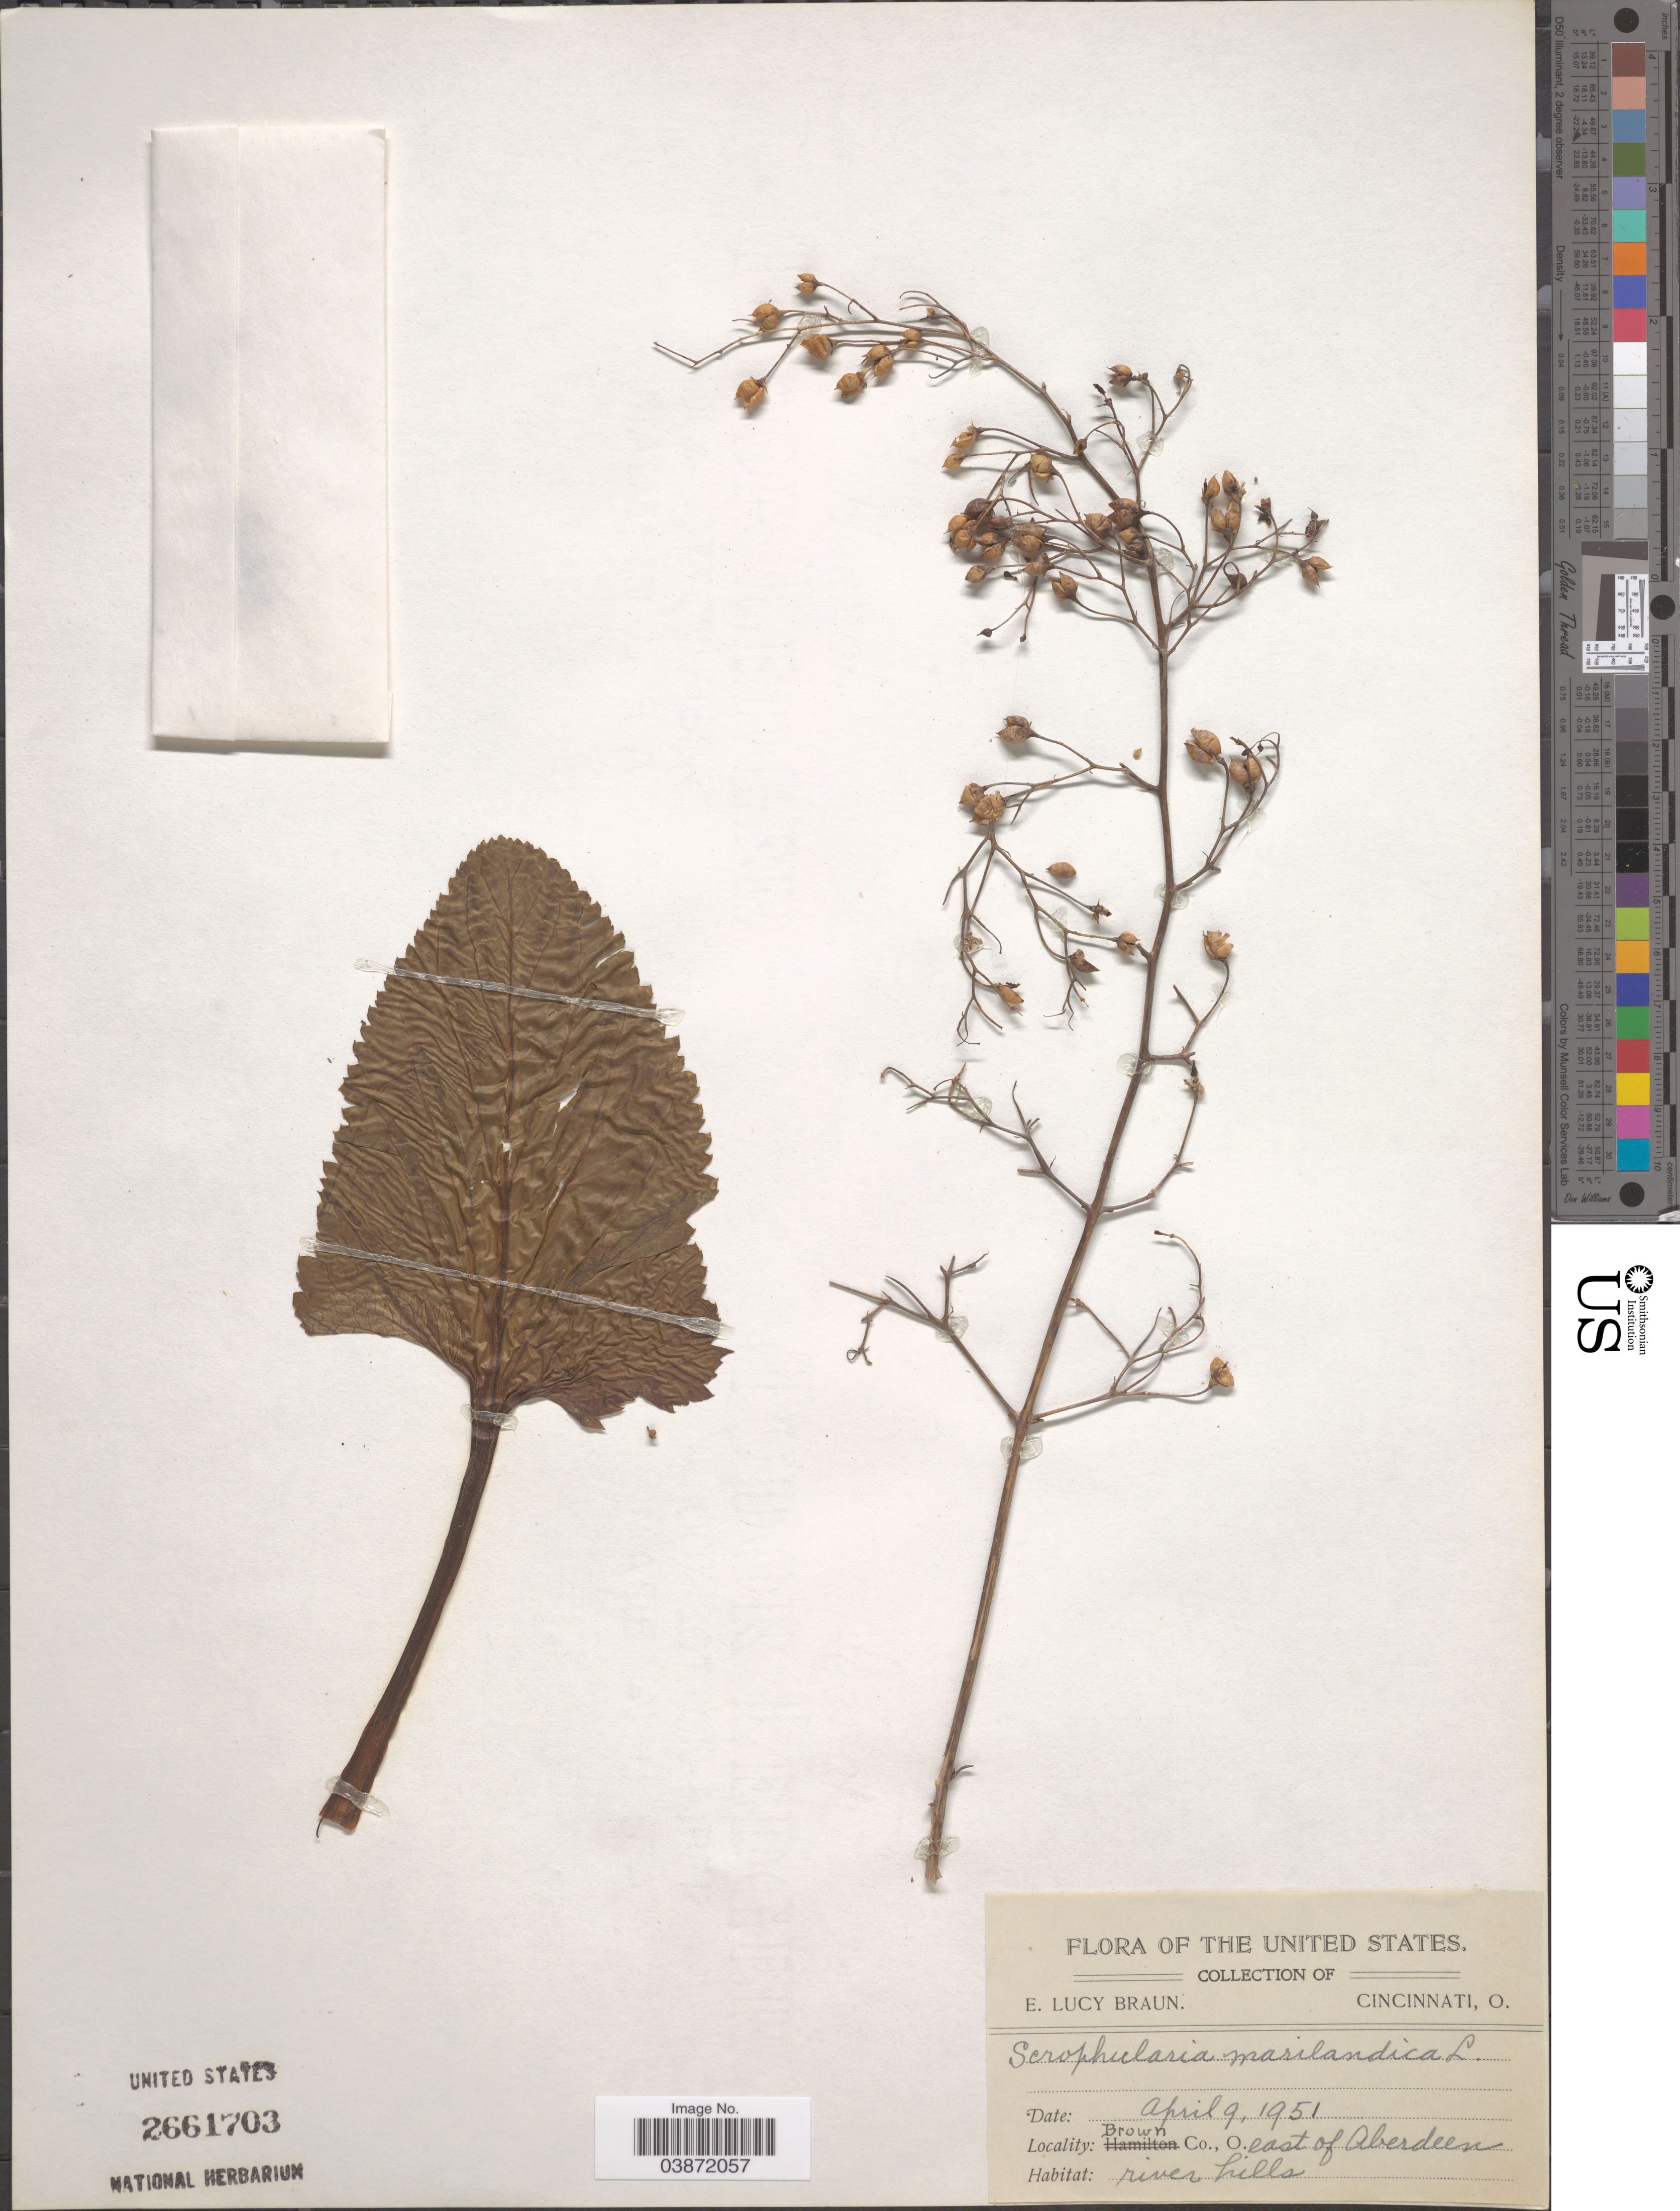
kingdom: Plantae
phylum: Tracheophyta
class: Magnoliopsida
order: Lamiales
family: Scrophulariaceae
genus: Scrophularia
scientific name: Scrophularia marilandica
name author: L.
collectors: E. L. Braun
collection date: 1951-04-09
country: United States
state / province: Ohio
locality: Brown Co. East of aberdeen.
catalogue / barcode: US 2661703